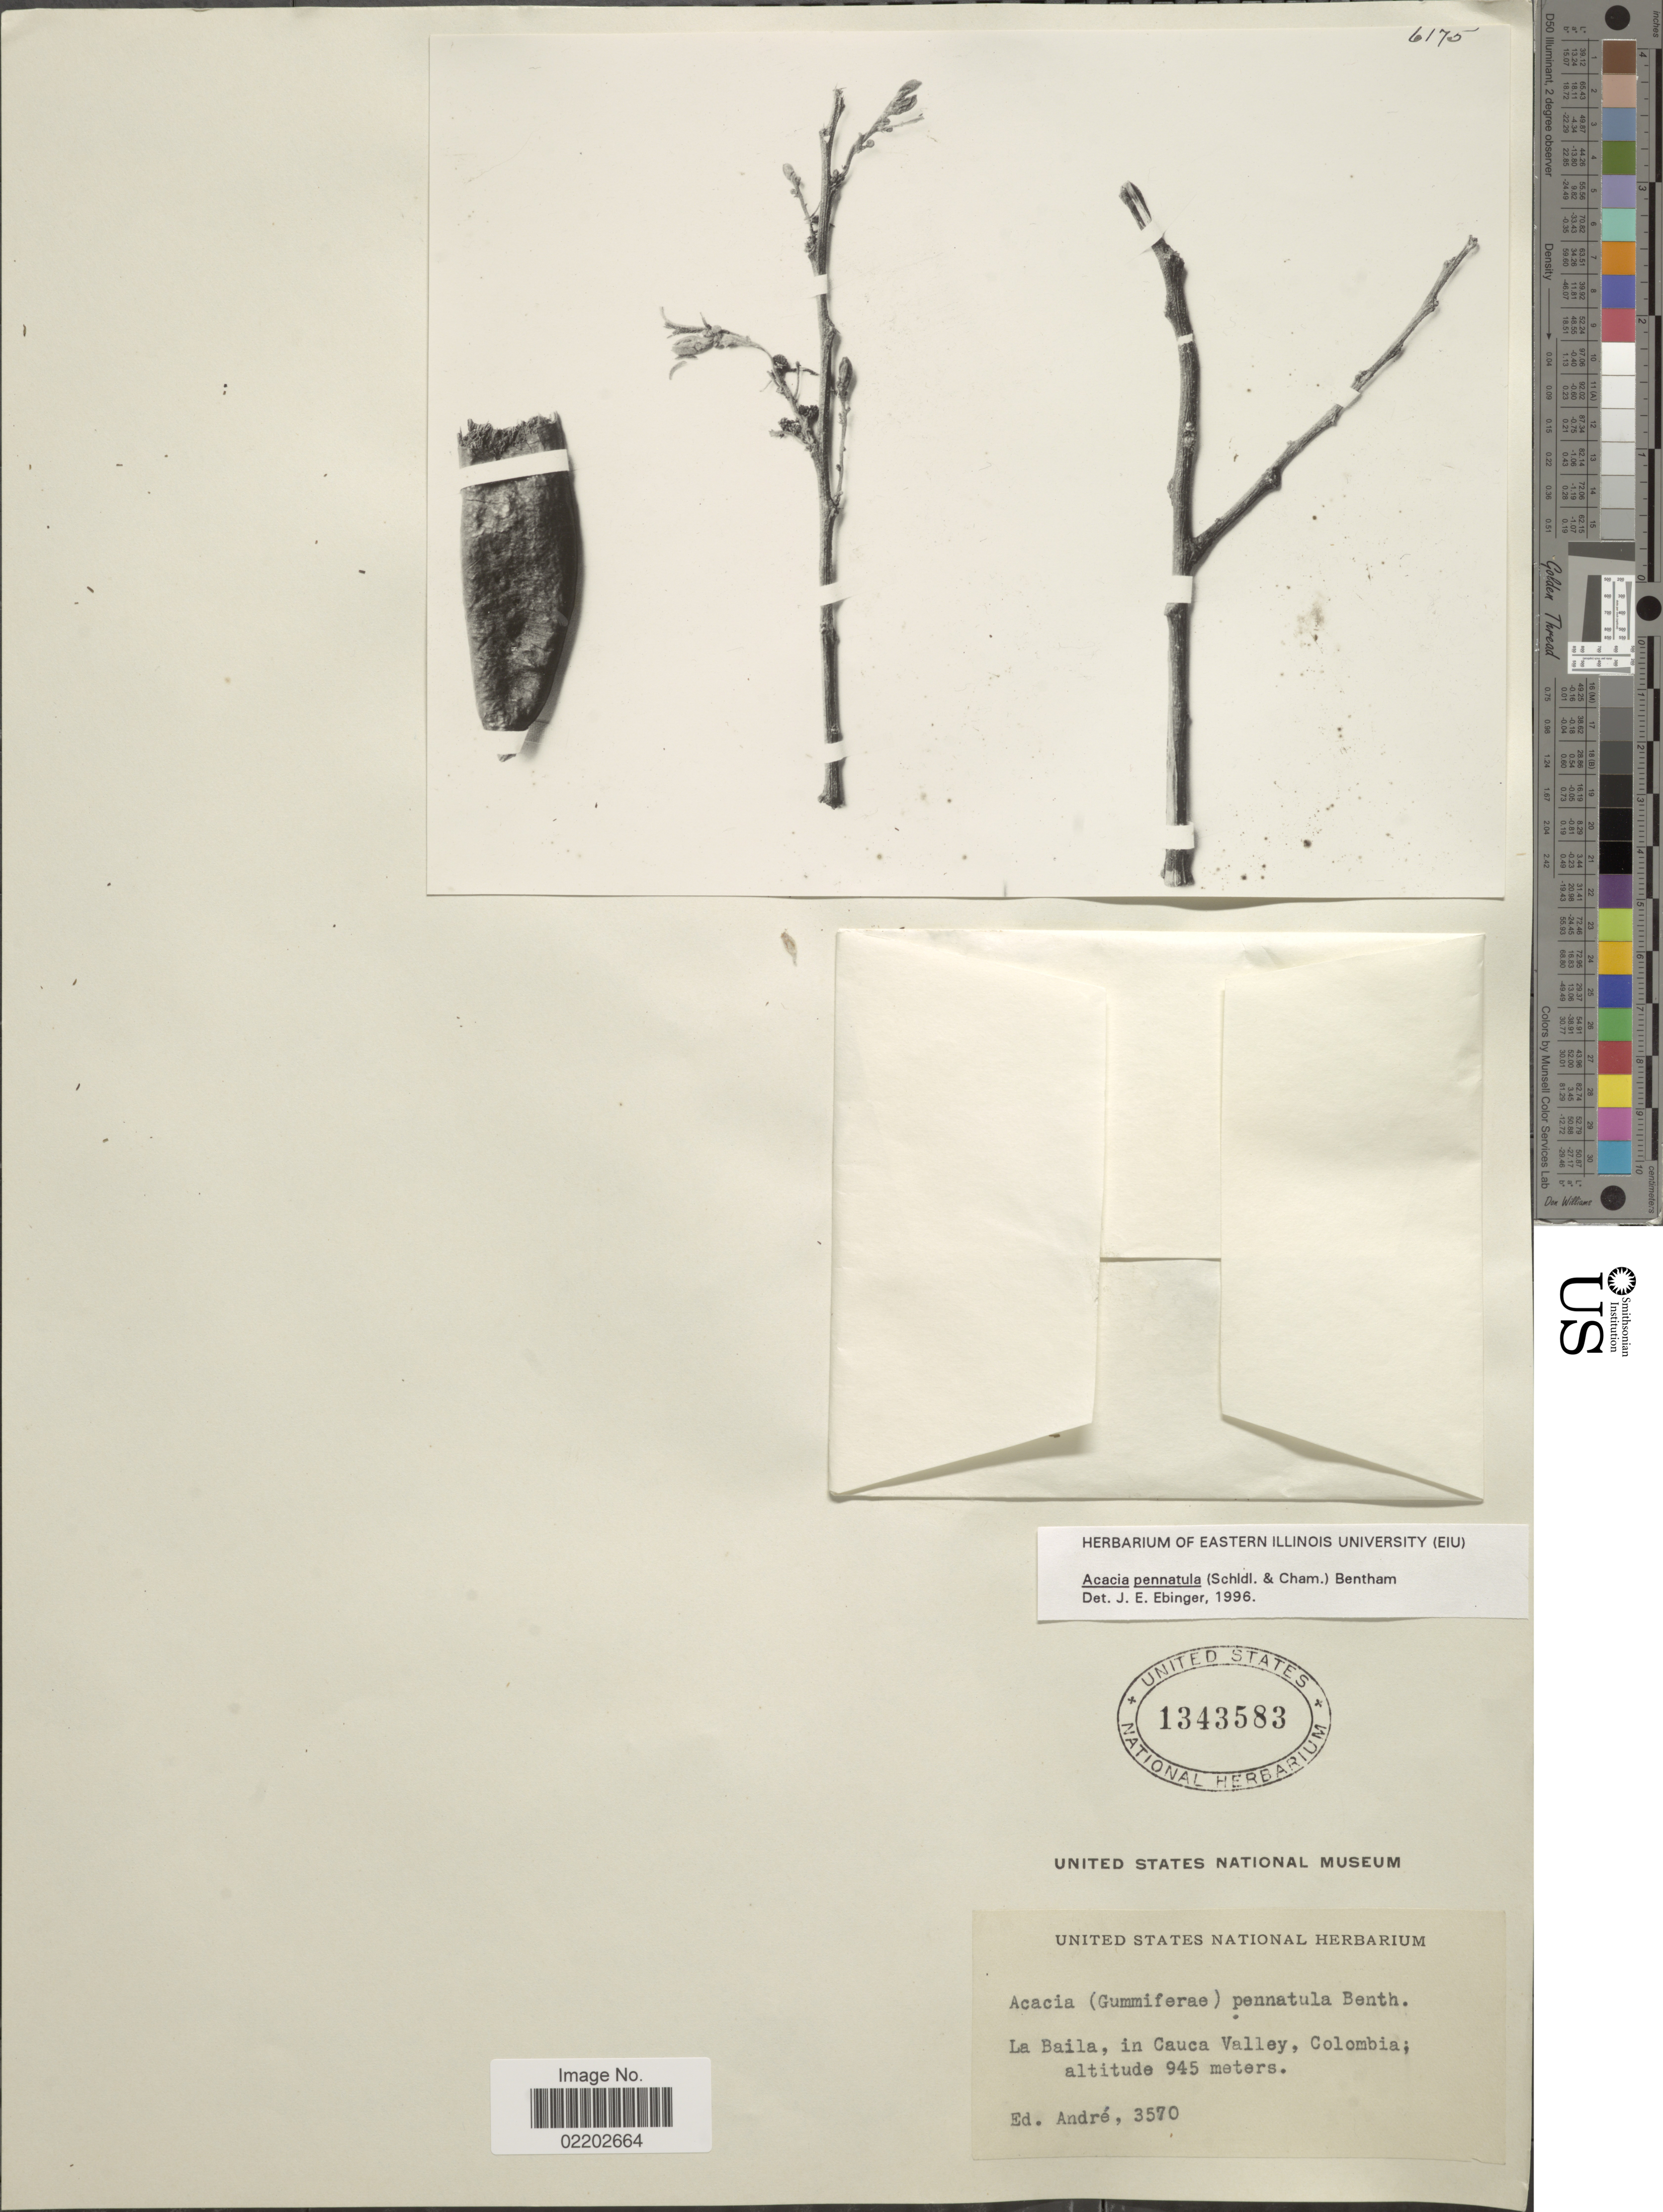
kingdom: Plantae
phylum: Tracheophyta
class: Magnoliopsida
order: Fabales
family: Fabaceae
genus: Vachellia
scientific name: Vachellia pennatula var. pennatula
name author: (Schltdl. & Cham.) Seigler & Ebinger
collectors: E. Andre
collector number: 3570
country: Colombia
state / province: Cauca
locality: La Baila, in Cauca Valley, Colombia.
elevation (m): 945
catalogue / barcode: US 1343583